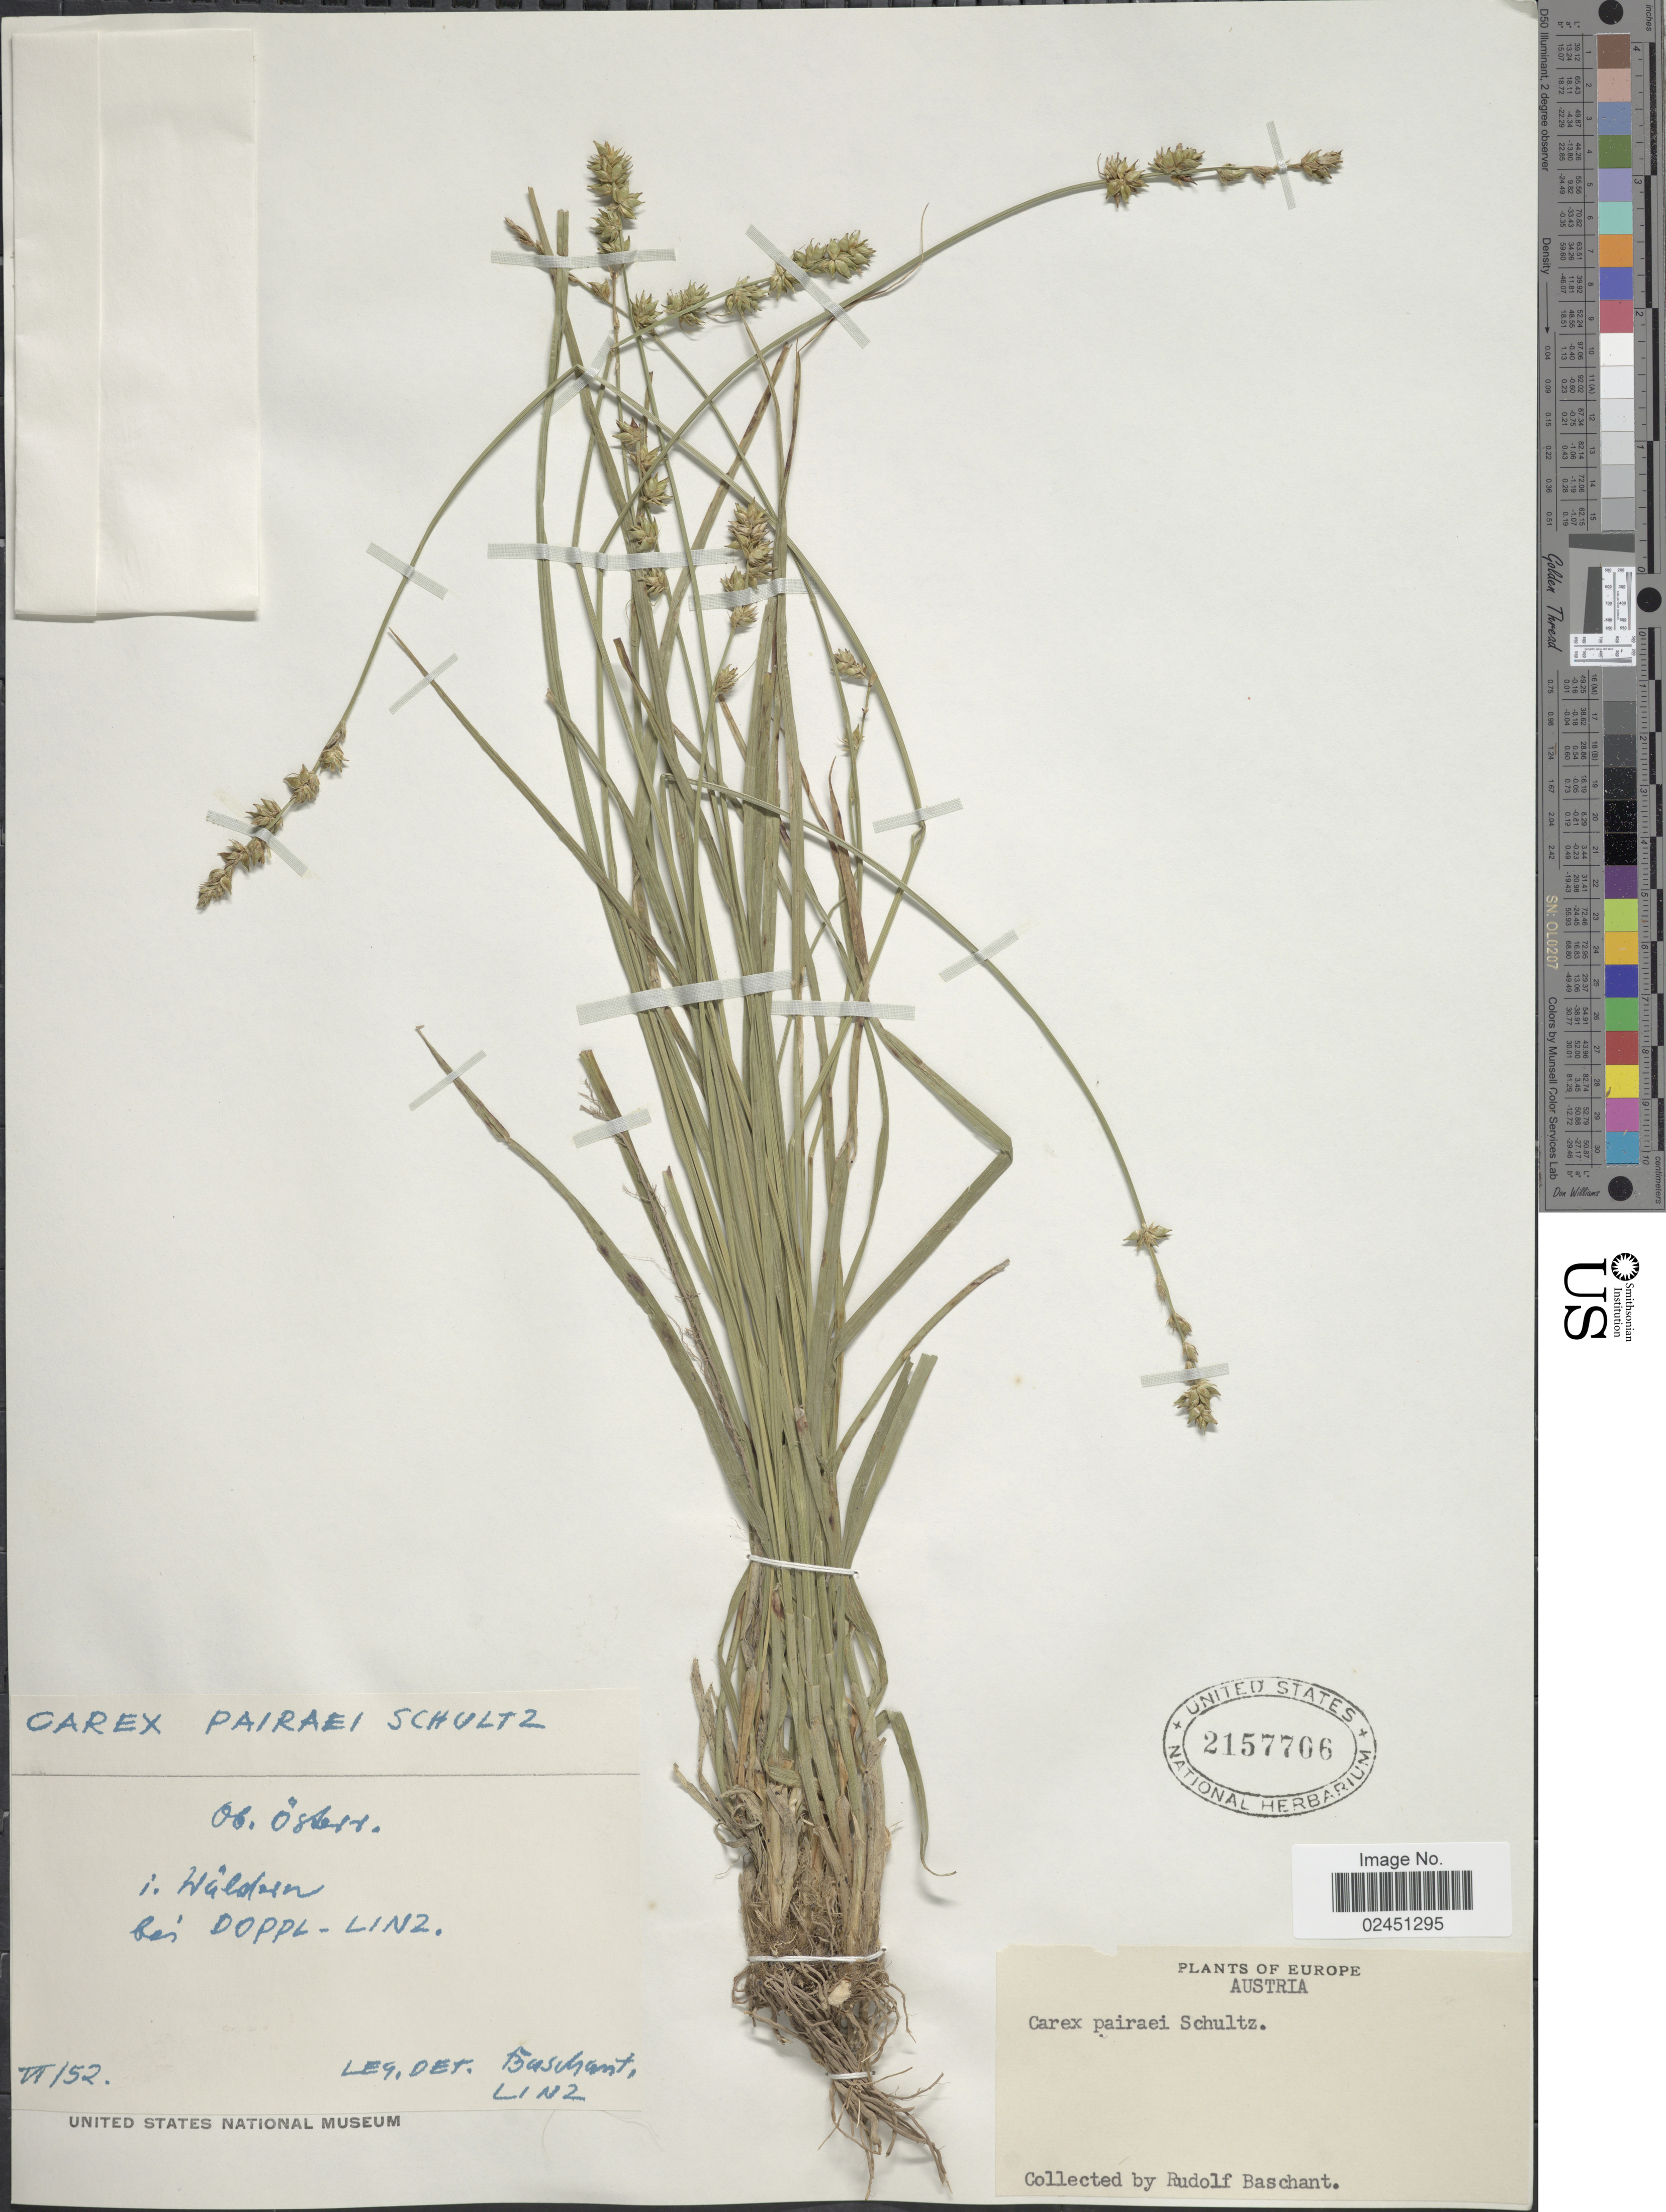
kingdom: Plantae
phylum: Tracheophyta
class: Liliopsida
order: Poales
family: Cyperaceae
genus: Carex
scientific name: Carex pairae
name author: F.W. Schultz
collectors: R. Baschant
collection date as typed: Transcribed d/m/y: /6/52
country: Austria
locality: In Walden, bei Dopple-Linz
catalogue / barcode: US 2157766